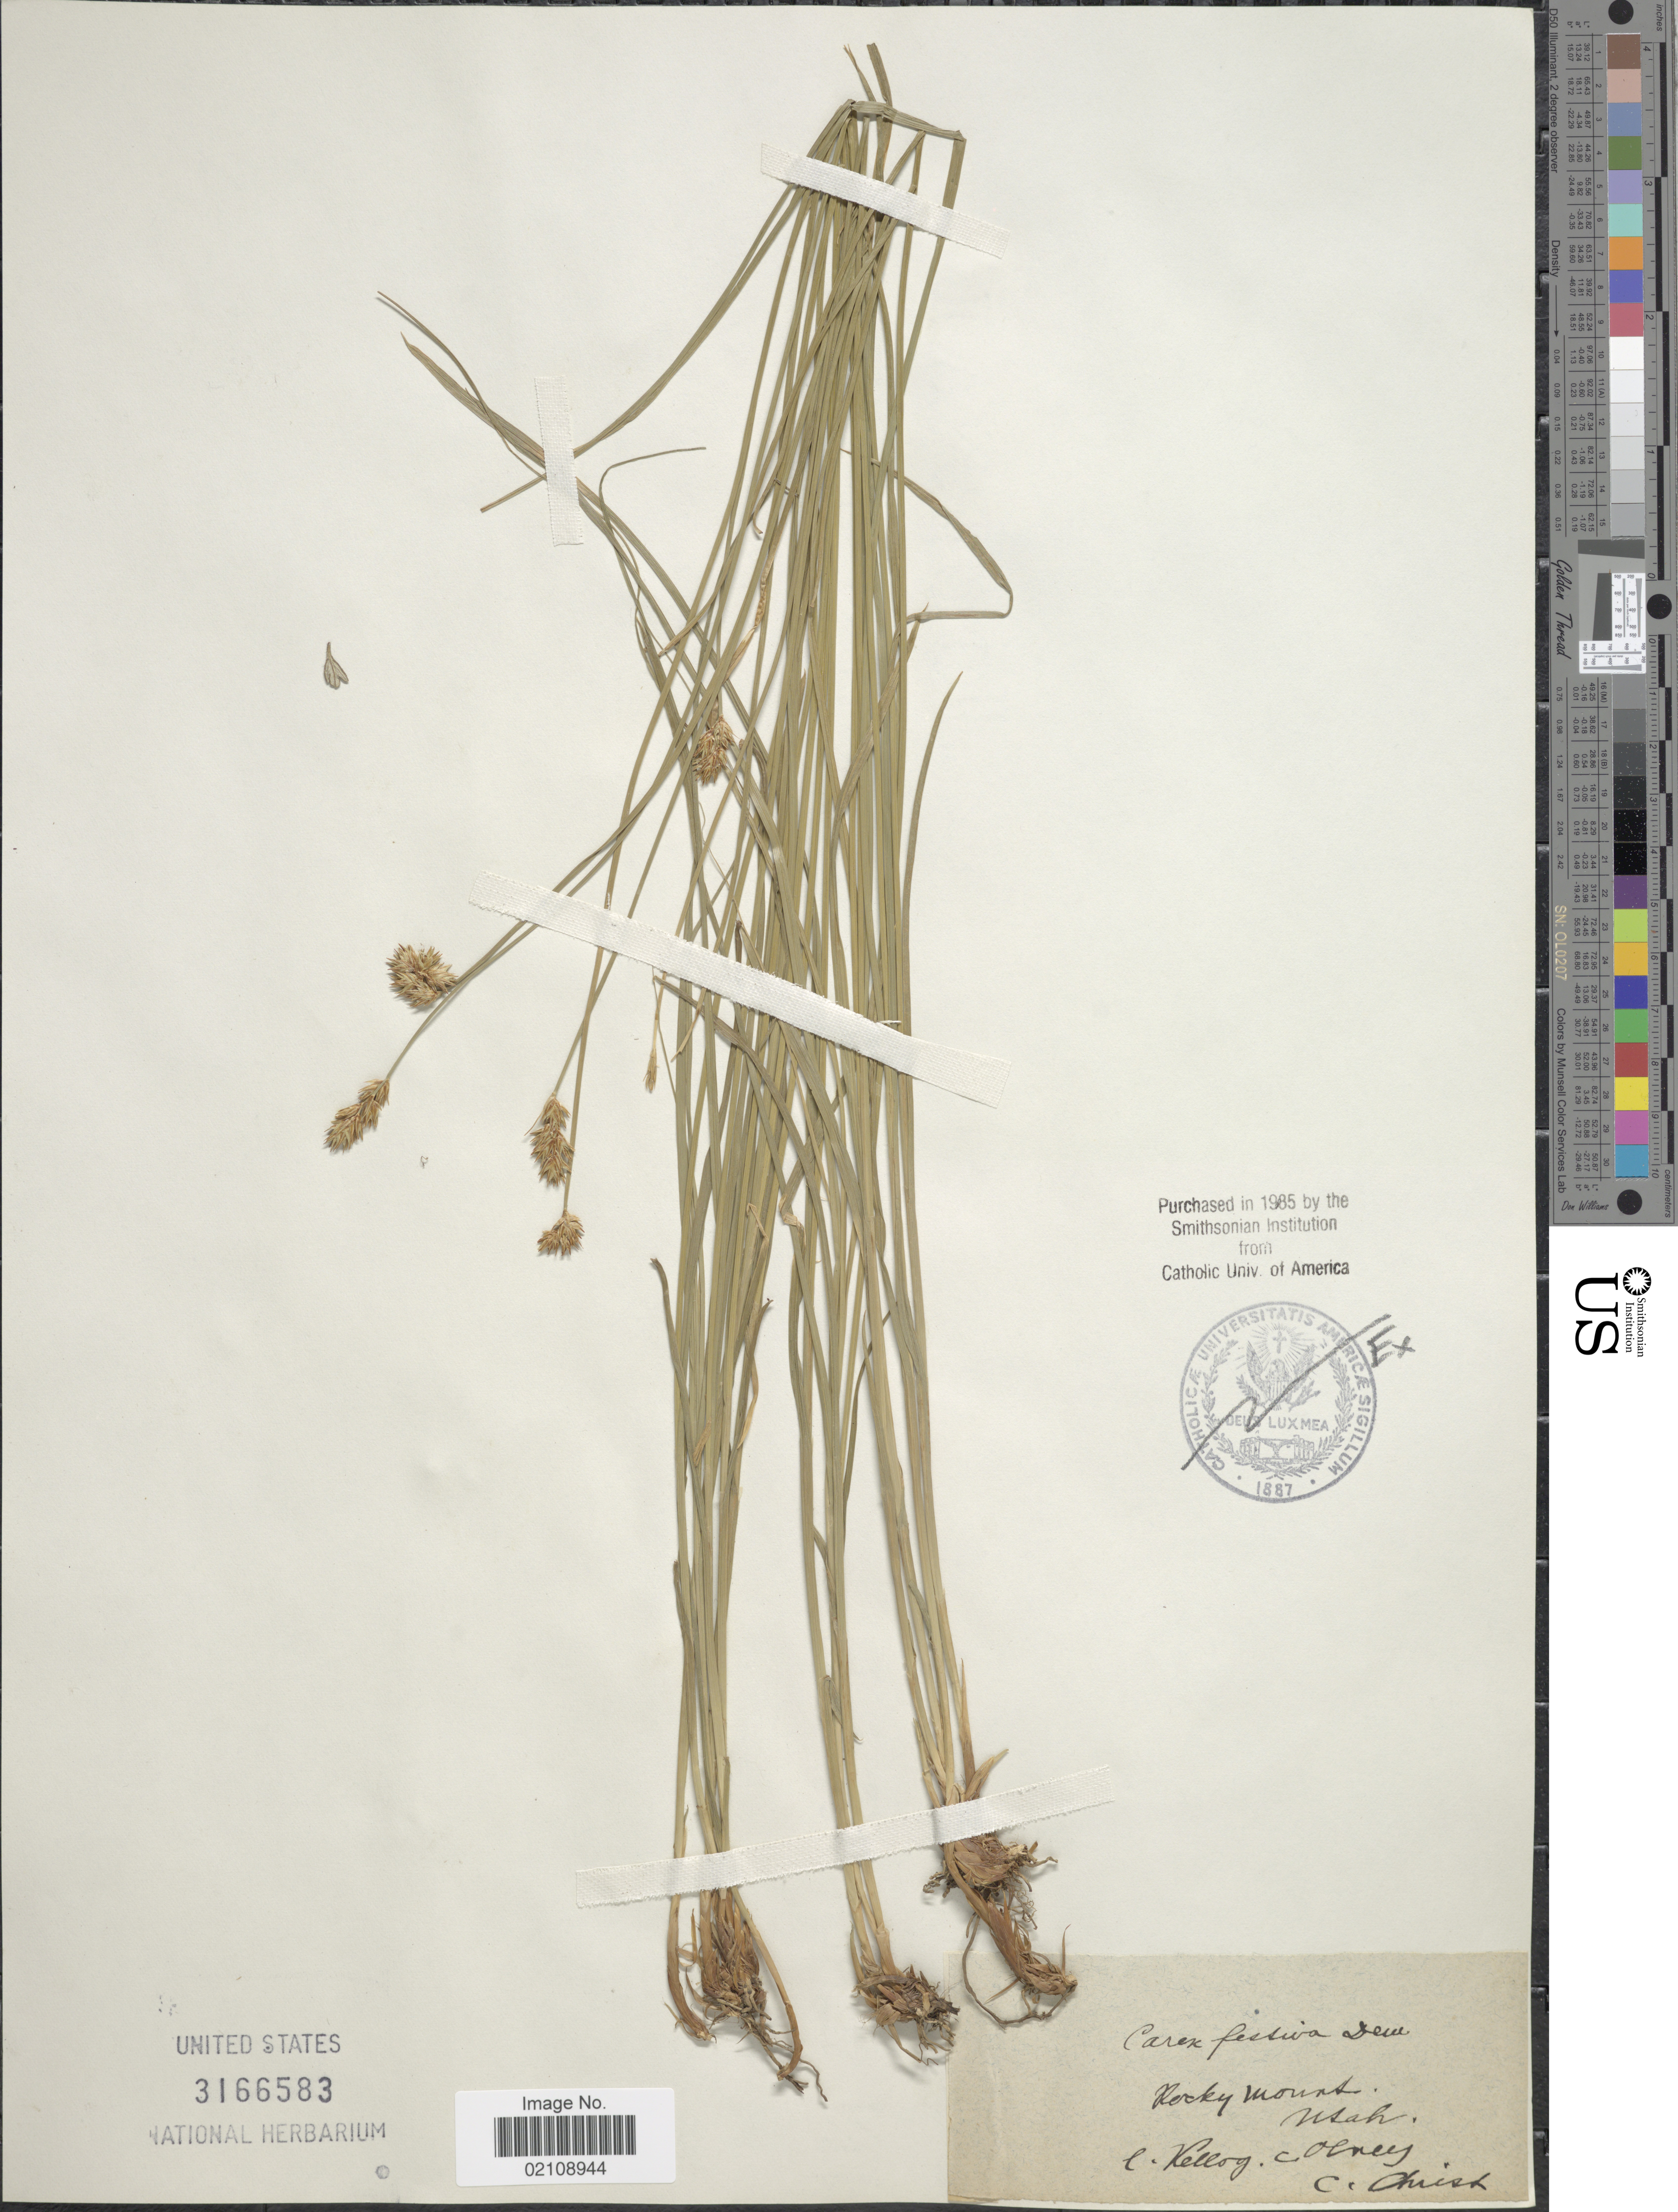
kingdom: Plantae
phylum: Tracheophyta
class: Liliopsida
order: Poales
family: Cyperaceae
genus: Carex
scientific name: Carex sp.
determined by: Strong, Mark T., (BOT), Smithsonian Institution - National Museum of Natural History (UNITED STATES)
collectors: -. Kellog, Olney & Christ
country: United States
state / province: Utah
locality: Rocky Mount.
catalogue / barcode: US 3166583